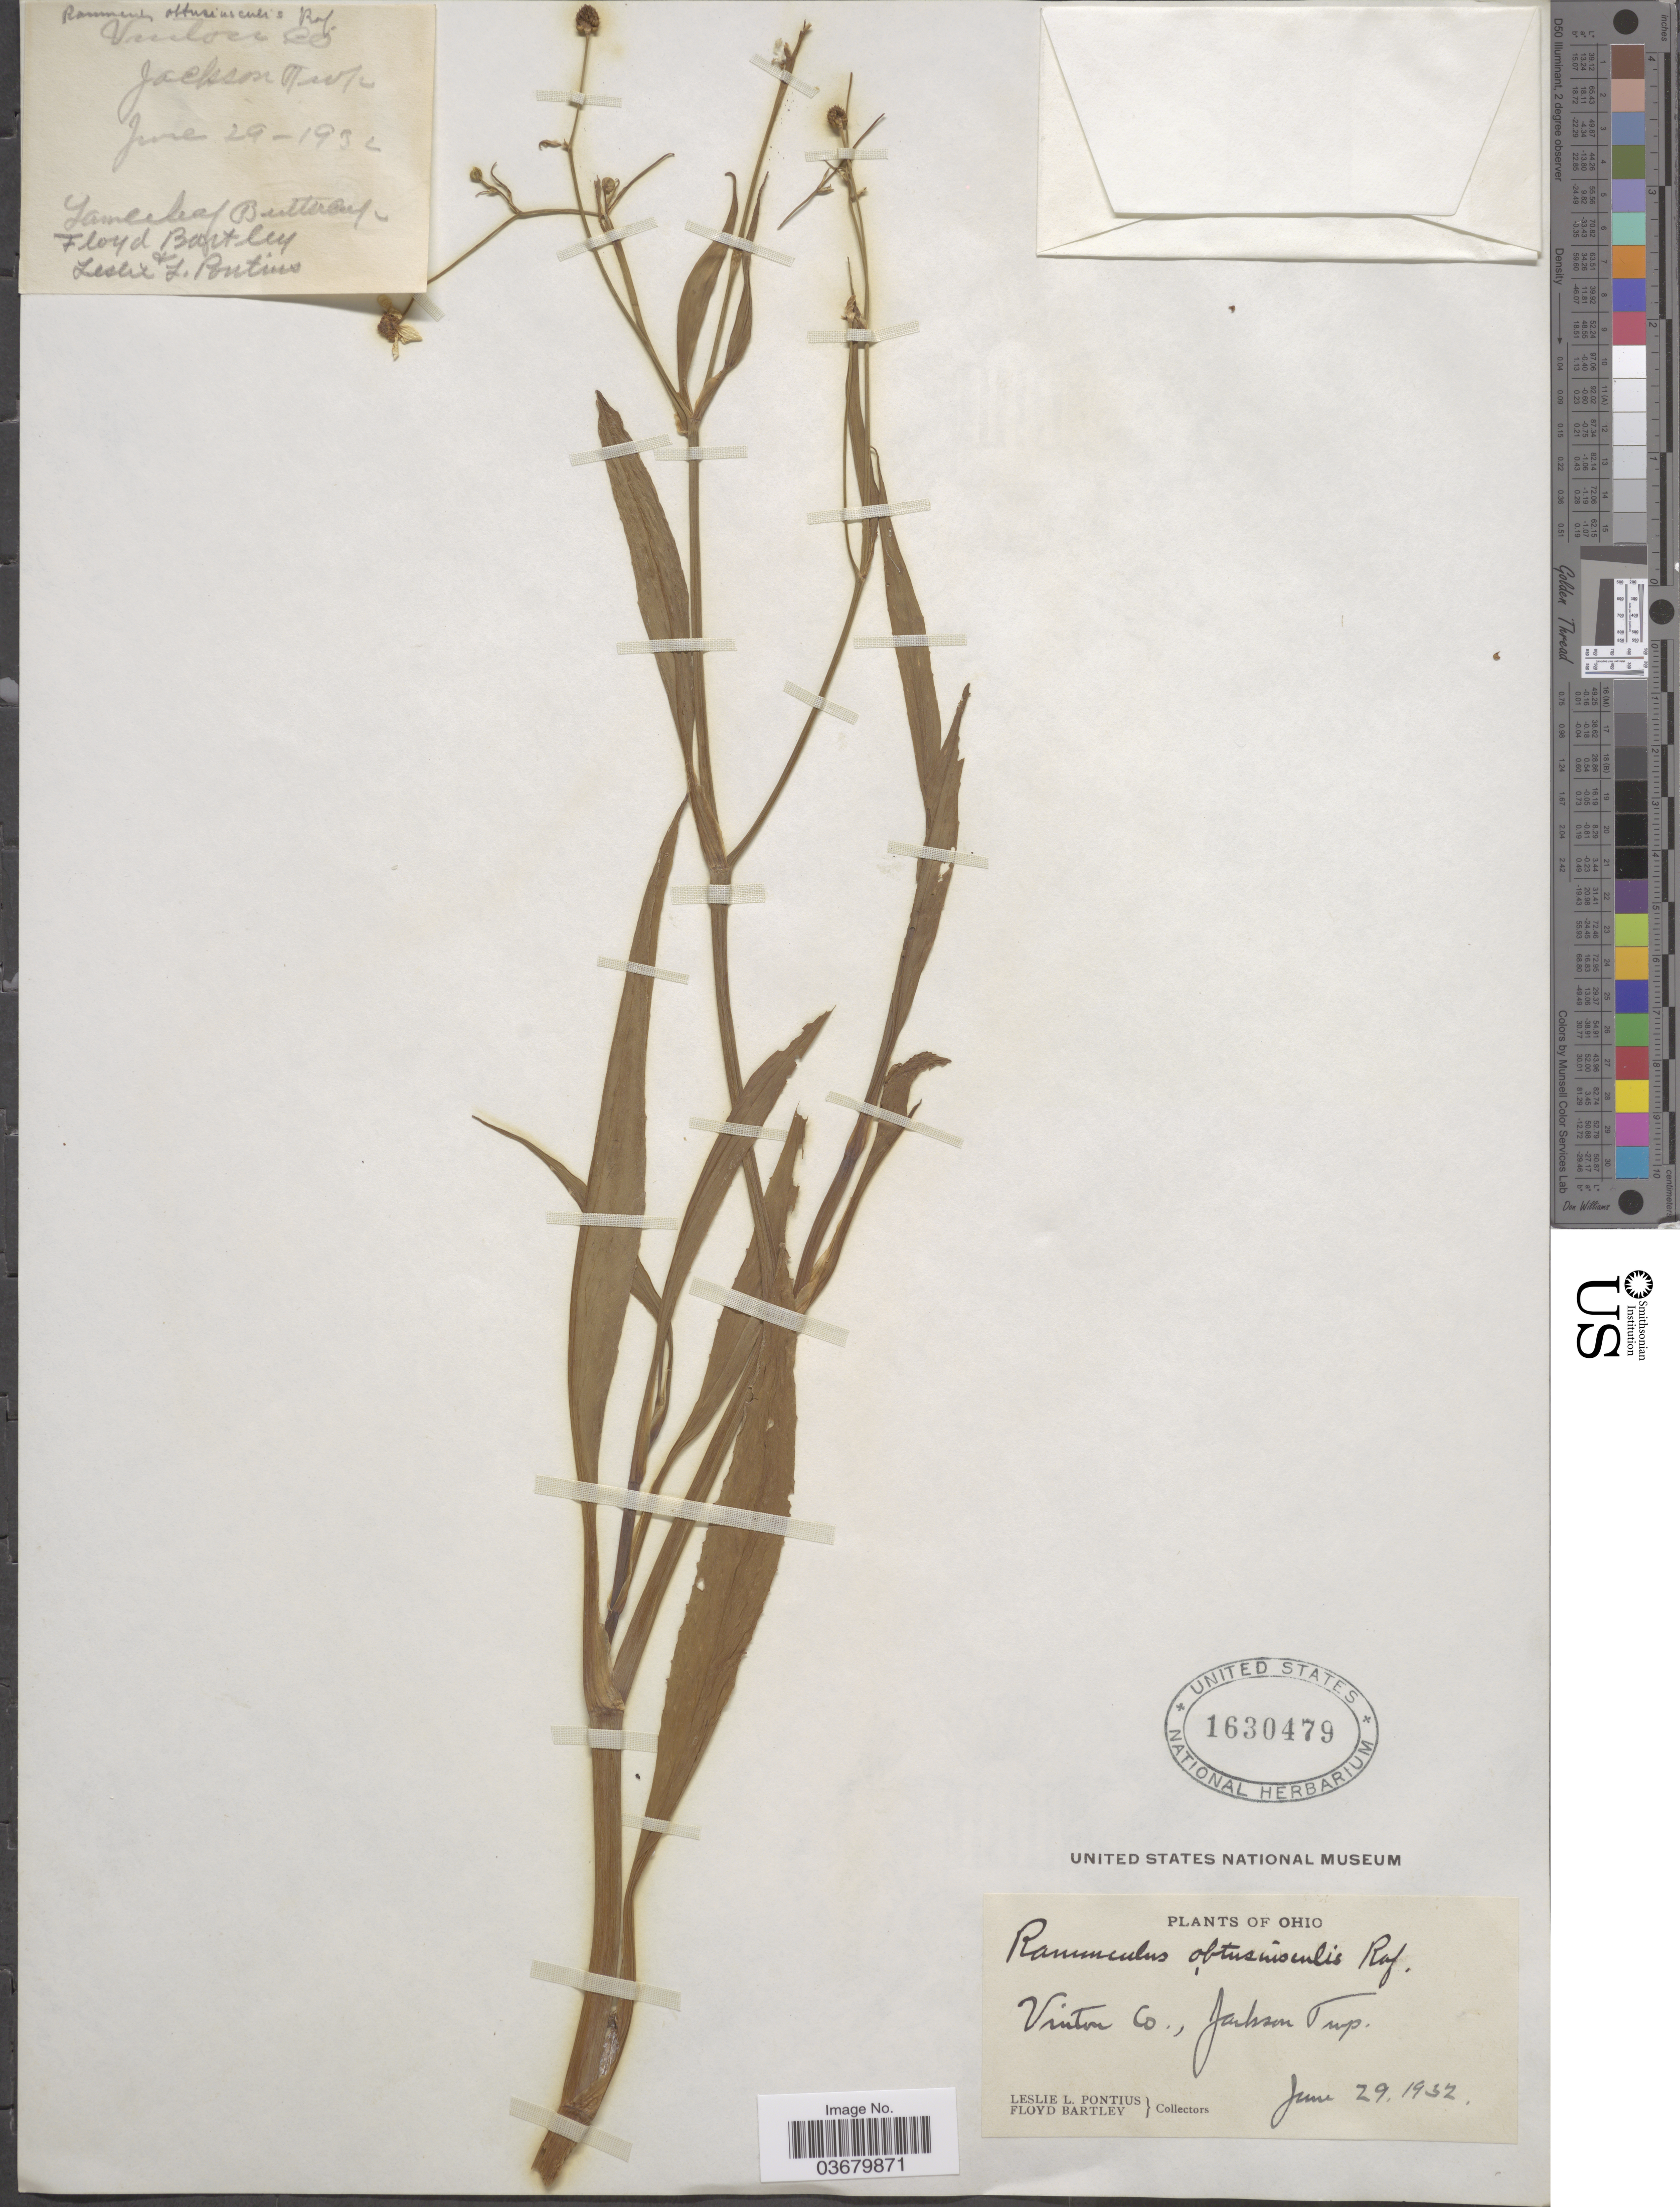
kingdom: Plantae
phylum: Tracheophyta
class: Magnoliopsida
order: Ranunculales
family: Ranunculaceae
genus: Ranunculus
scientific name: Ranunculus ambigens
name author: S. Watson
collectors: L. Pontius & F. Bartley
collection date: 1932-06-29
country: United States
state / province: Ohio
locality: Vinton Co., Jackson Twp.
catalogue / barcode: US 1630479